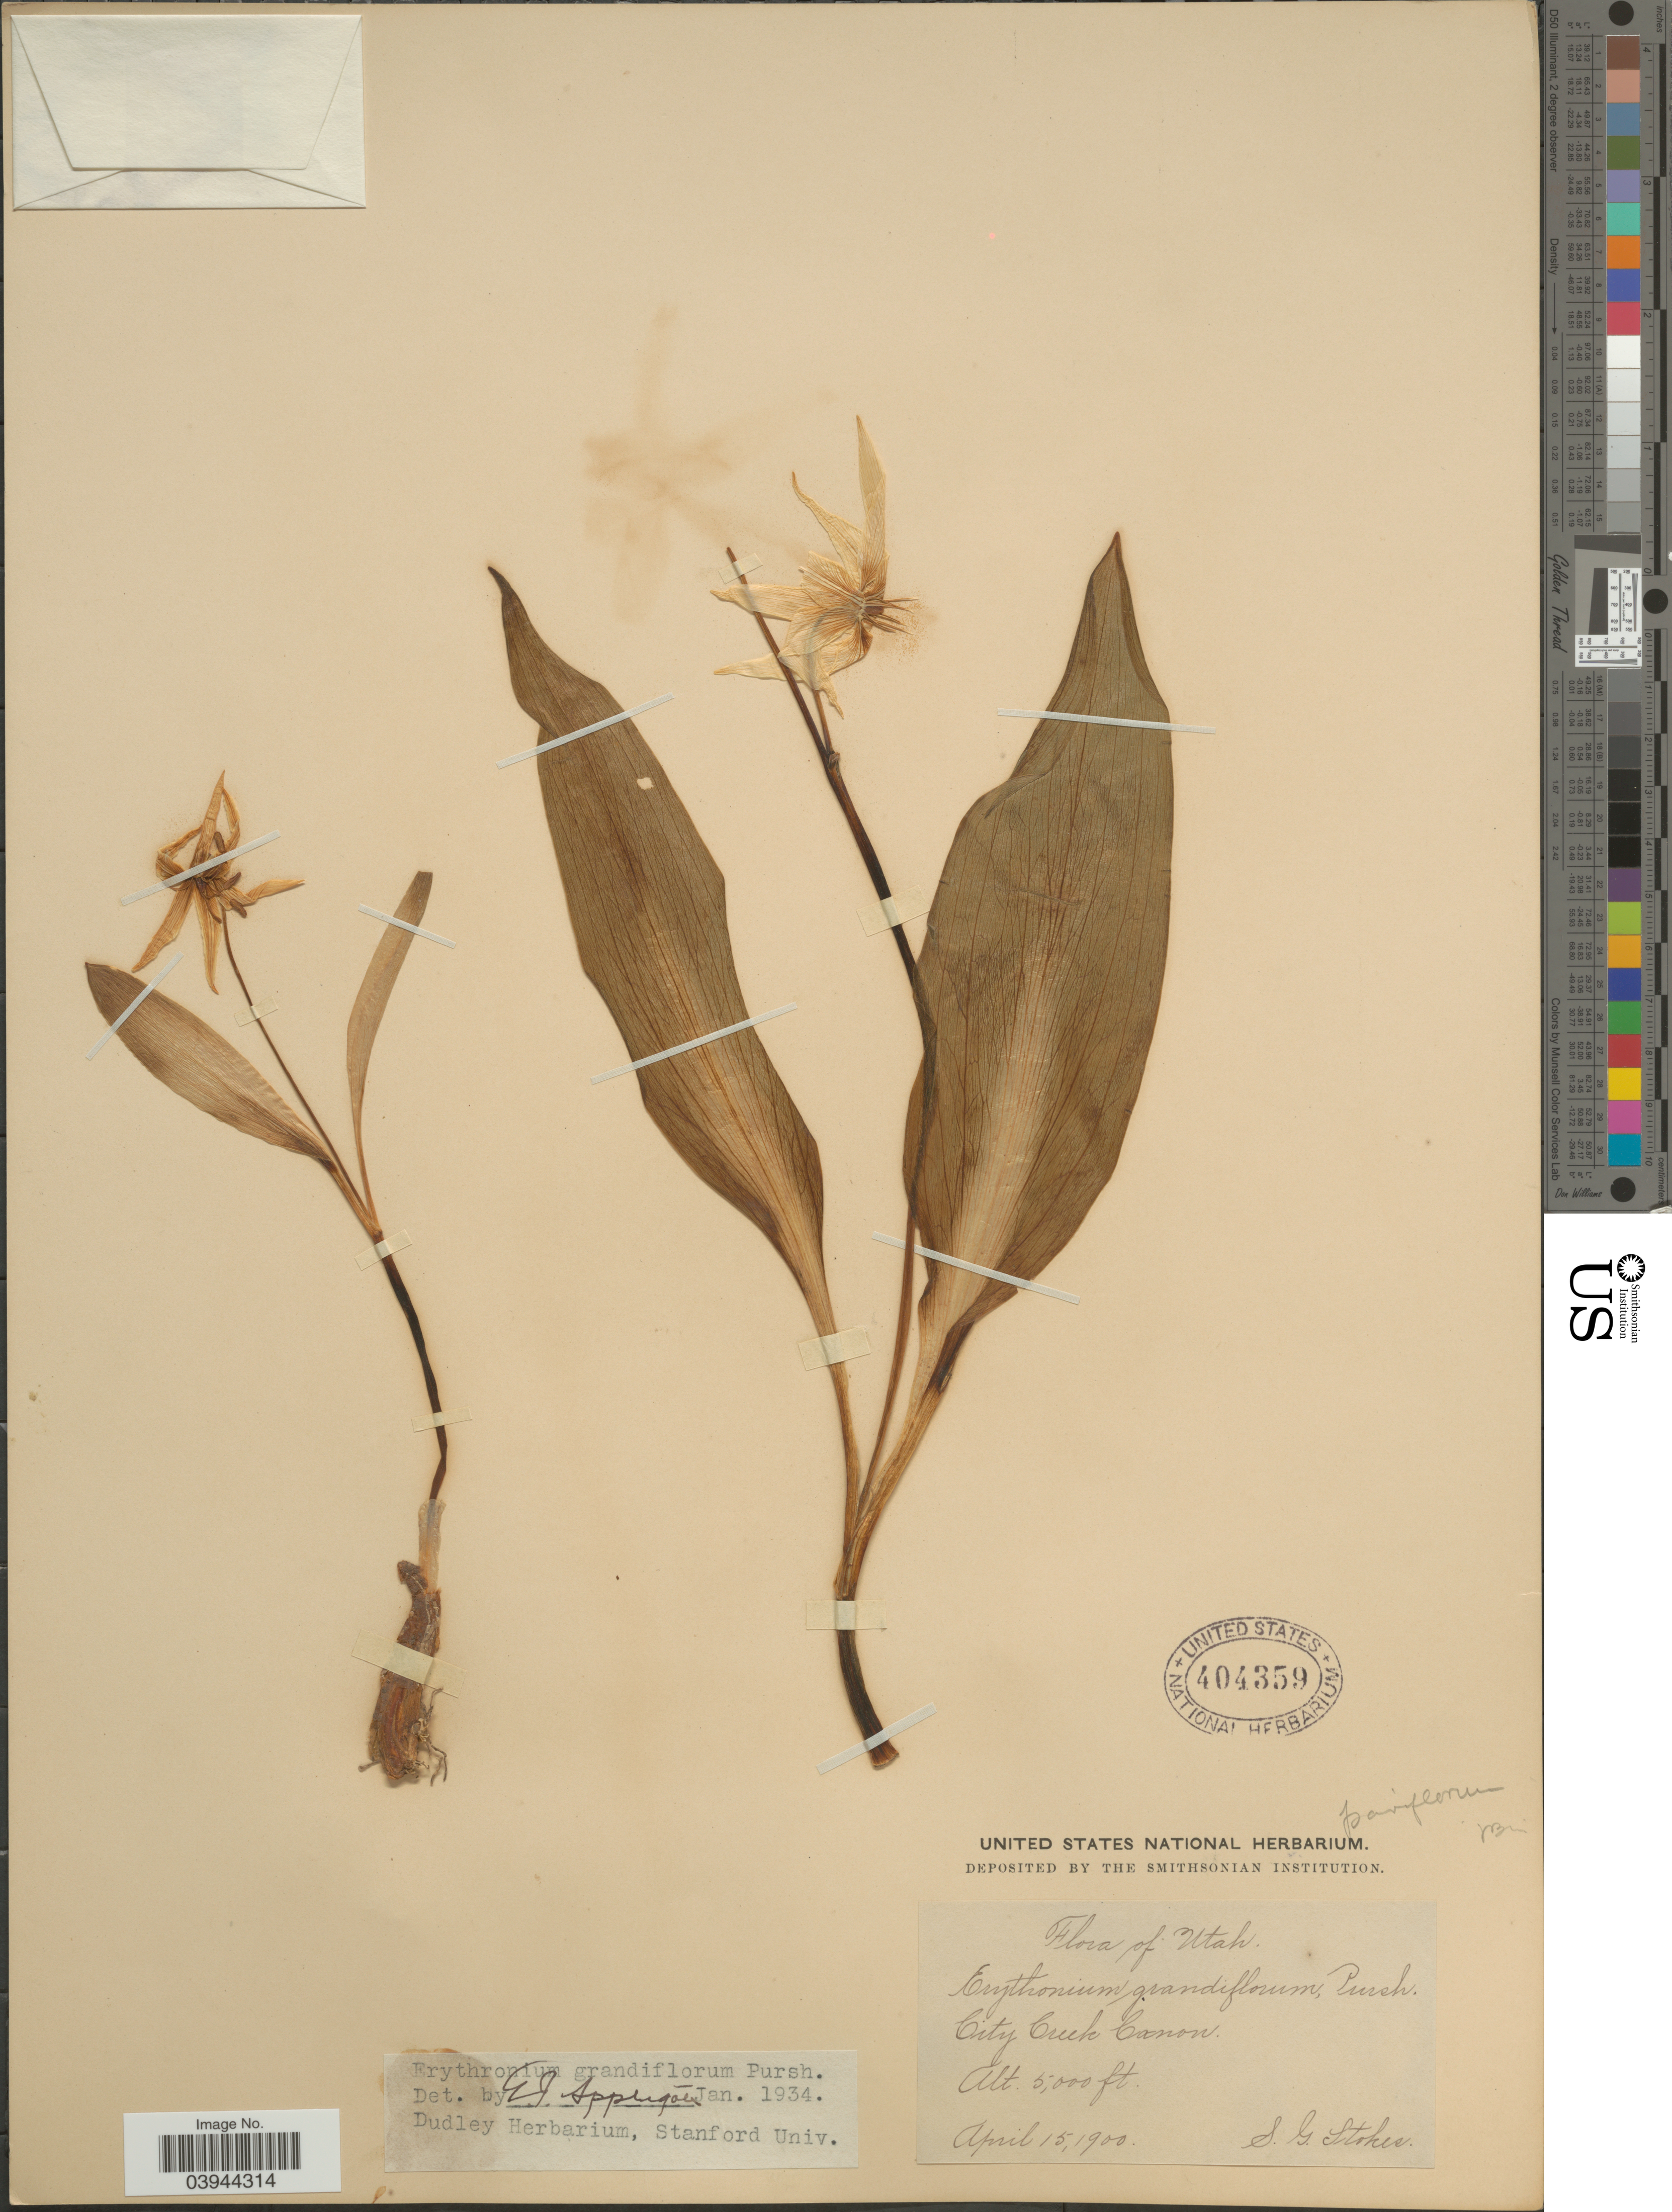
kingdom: Plantae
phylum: Tracheophyta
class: Liliopsida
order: Liliales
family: Liliaceae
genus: Erythronium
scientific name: Erythronium grandiflorum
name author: Pursh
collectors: S. G. Stokes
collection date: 1900-04-15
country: United States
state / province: Utah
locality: City Creek Canon.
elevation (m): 1524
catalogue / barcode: US 404359